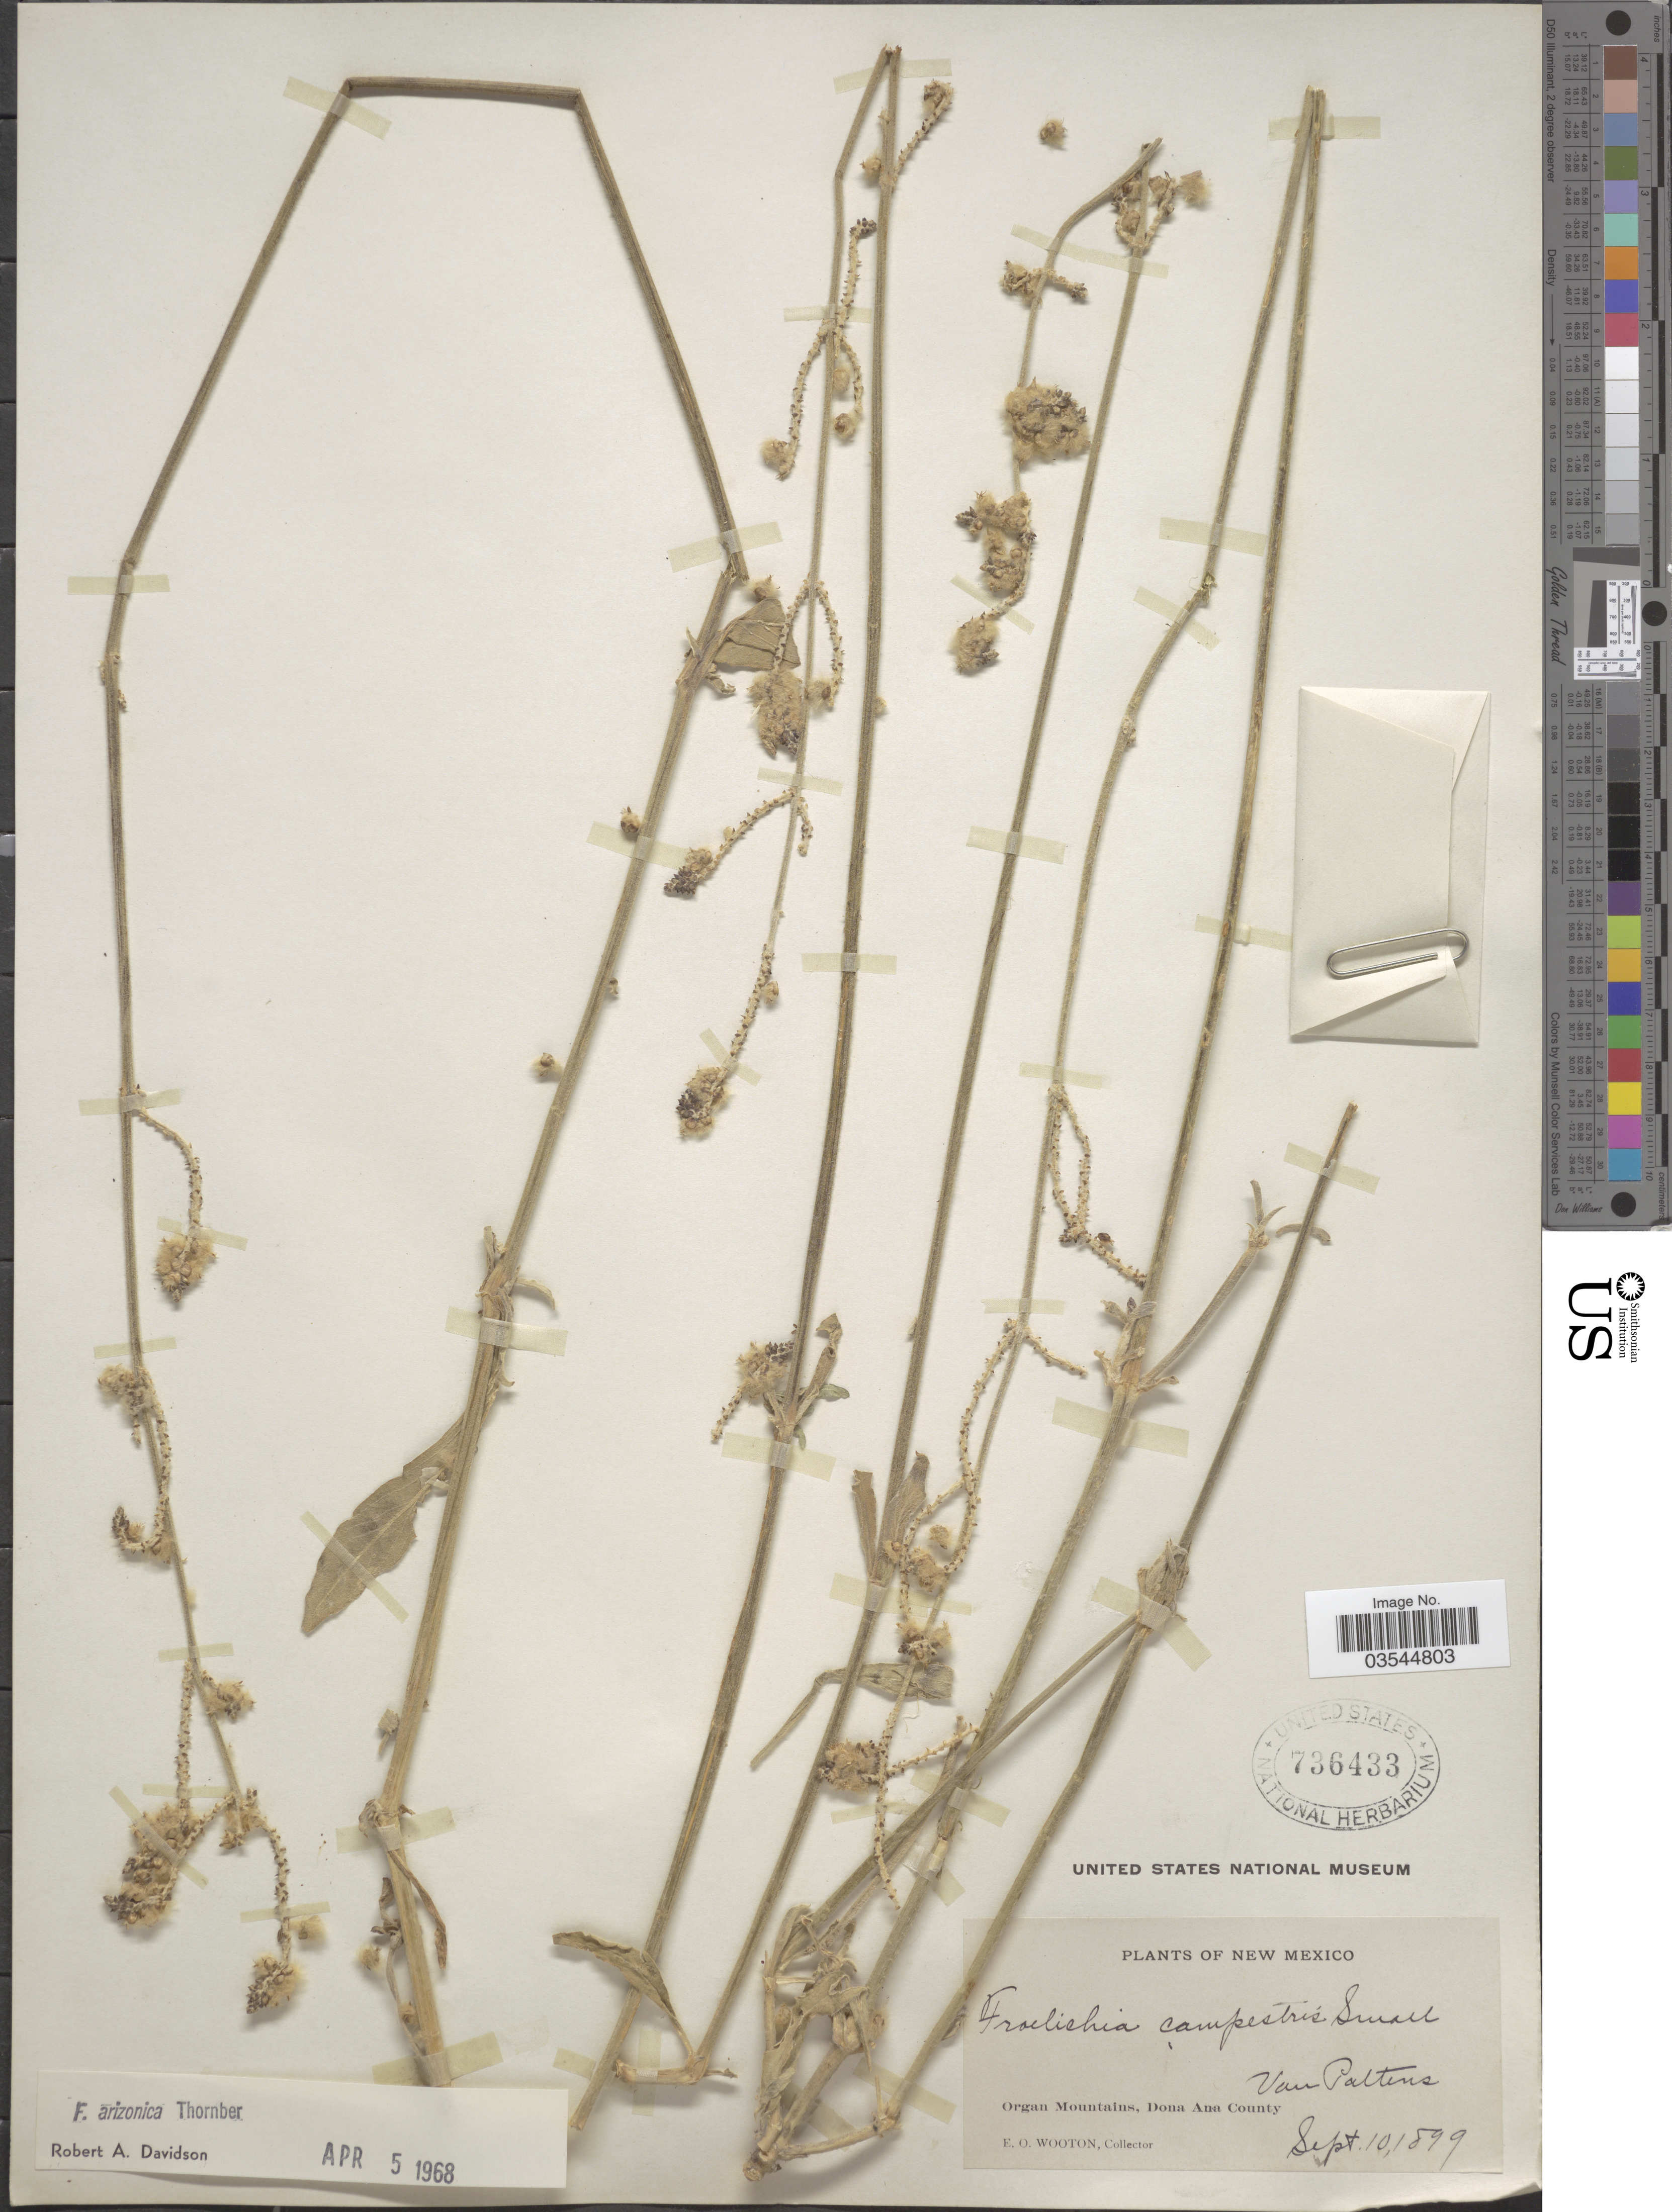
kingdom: Plantae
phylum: Tracheophyta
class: Magnoliopsida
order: Caryophyllales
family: Amaranthaceae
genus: Froelichia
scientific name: Froelichia arizonica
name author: Thornber ex Standl.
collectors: E. O. Wooton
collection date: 1899-09-10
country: United States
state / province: New Mexico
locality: Organ Mountains, Dona Ana County, Van Pattens.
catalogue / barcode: US 736433